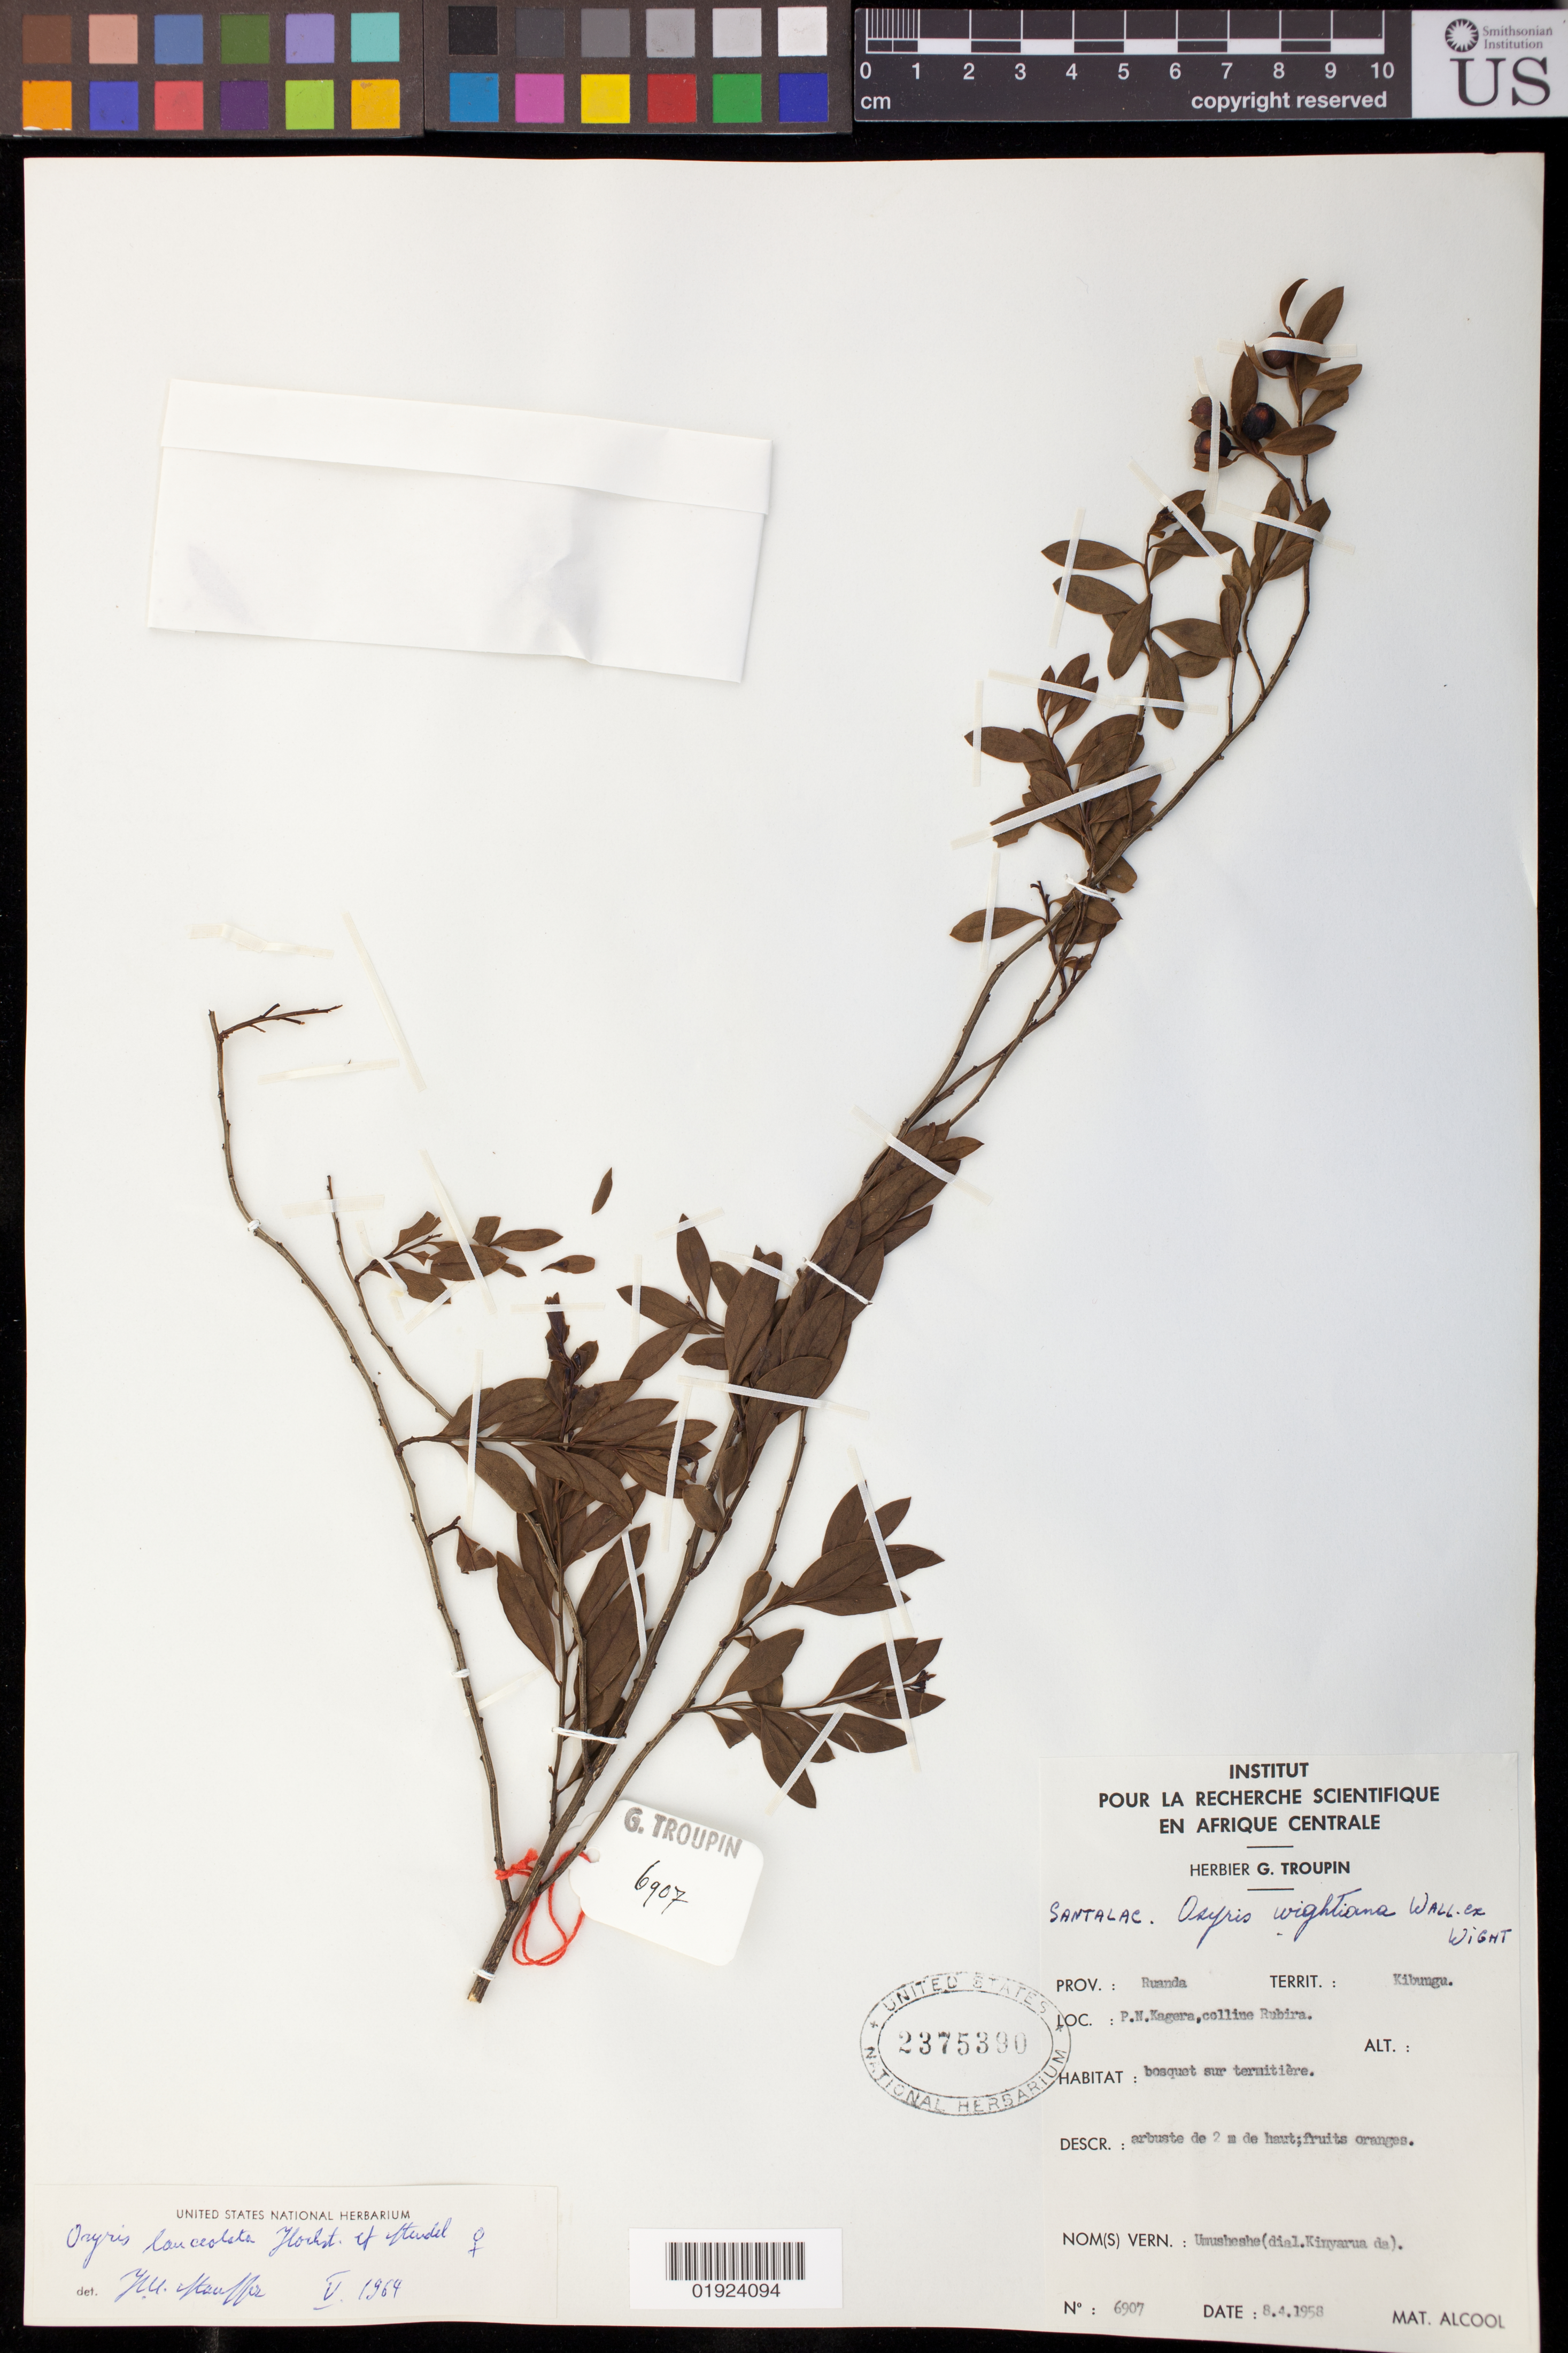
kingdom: Plantae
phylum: Tracheophyta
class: Magnoliopsida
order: Santalales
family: Santalaceae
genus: Osyris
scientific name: Osyris quadripartita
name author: Salzm. ex Decne.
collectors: G. Troupin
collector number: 6907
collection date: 1958-04-08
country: Rwanda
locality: Kibungu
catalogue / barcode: US 2375390